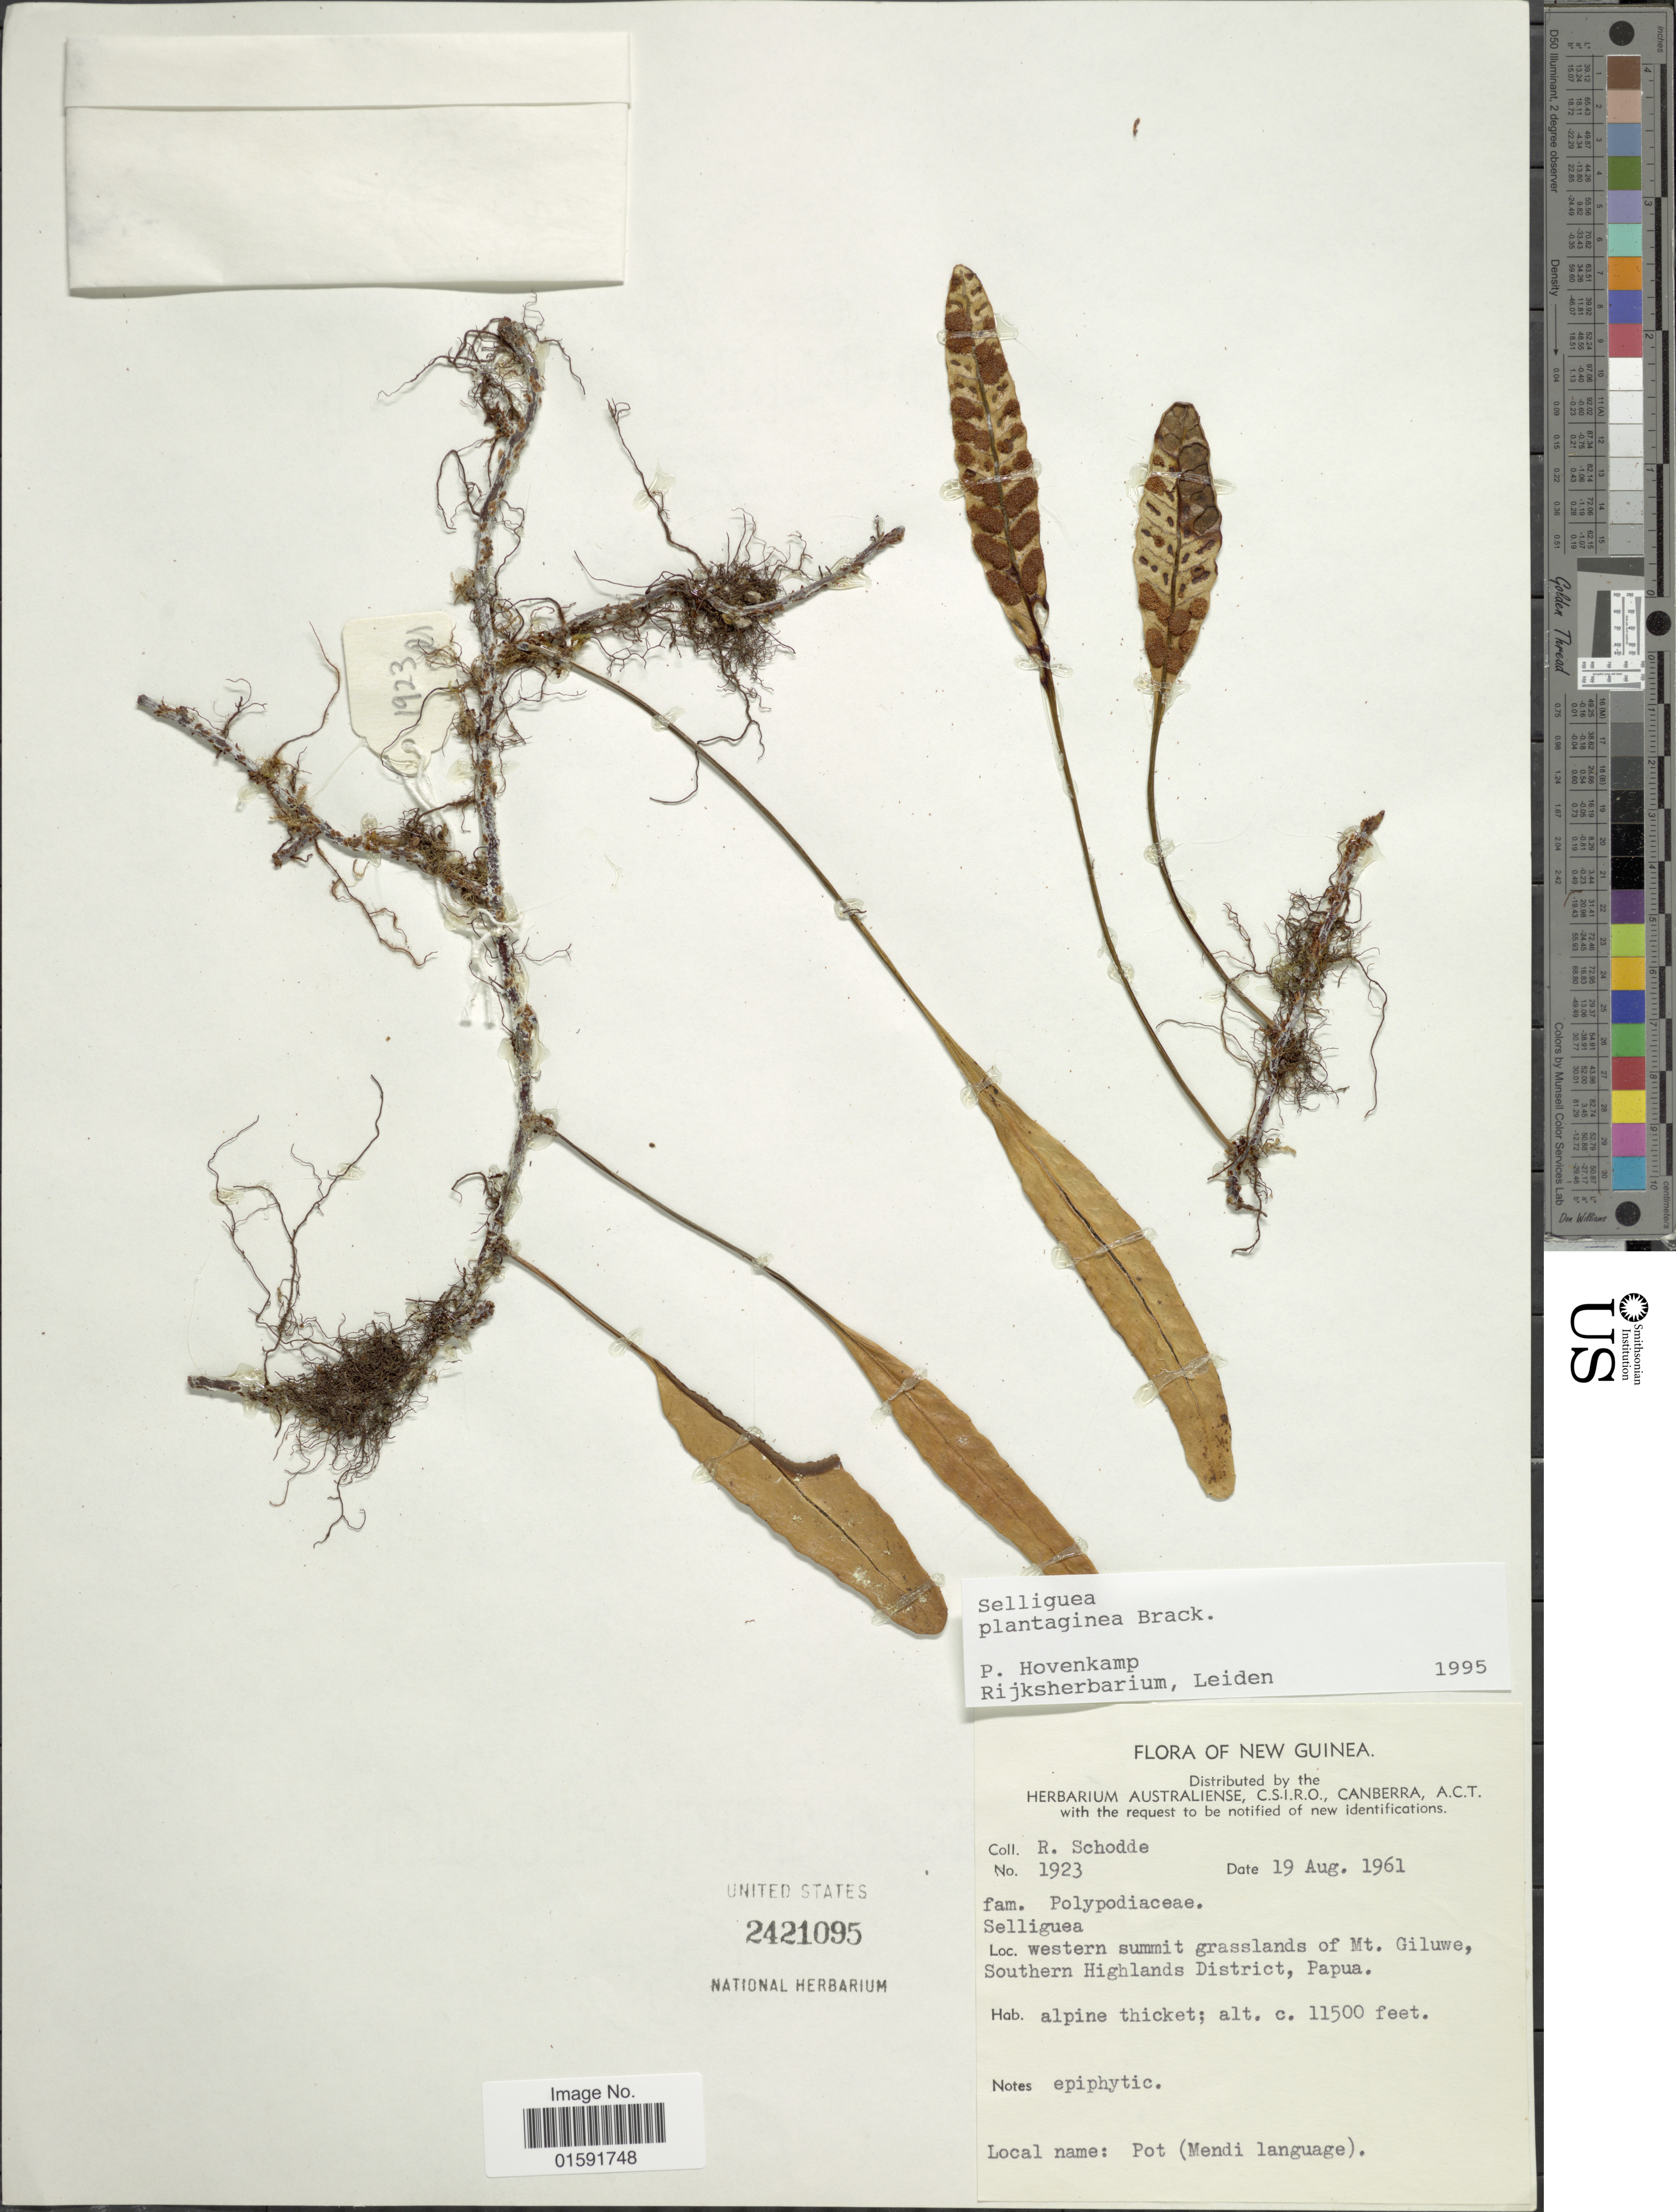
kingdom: Plantae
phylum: Tracheophyta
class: Polypodiopsida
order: Polypodiales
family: Polypodiaceae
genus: Selliguea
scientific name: Selliguea plantaginea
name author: Brack. in Wilkes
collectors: R. Schodde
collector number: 1923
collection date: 1961-08-19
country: Papua New Guinea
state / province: Southern Highlands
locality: New Guinea, western summit grasslands of Mt. Giluwe, Papua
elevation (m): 3505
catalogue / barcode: US 2421095